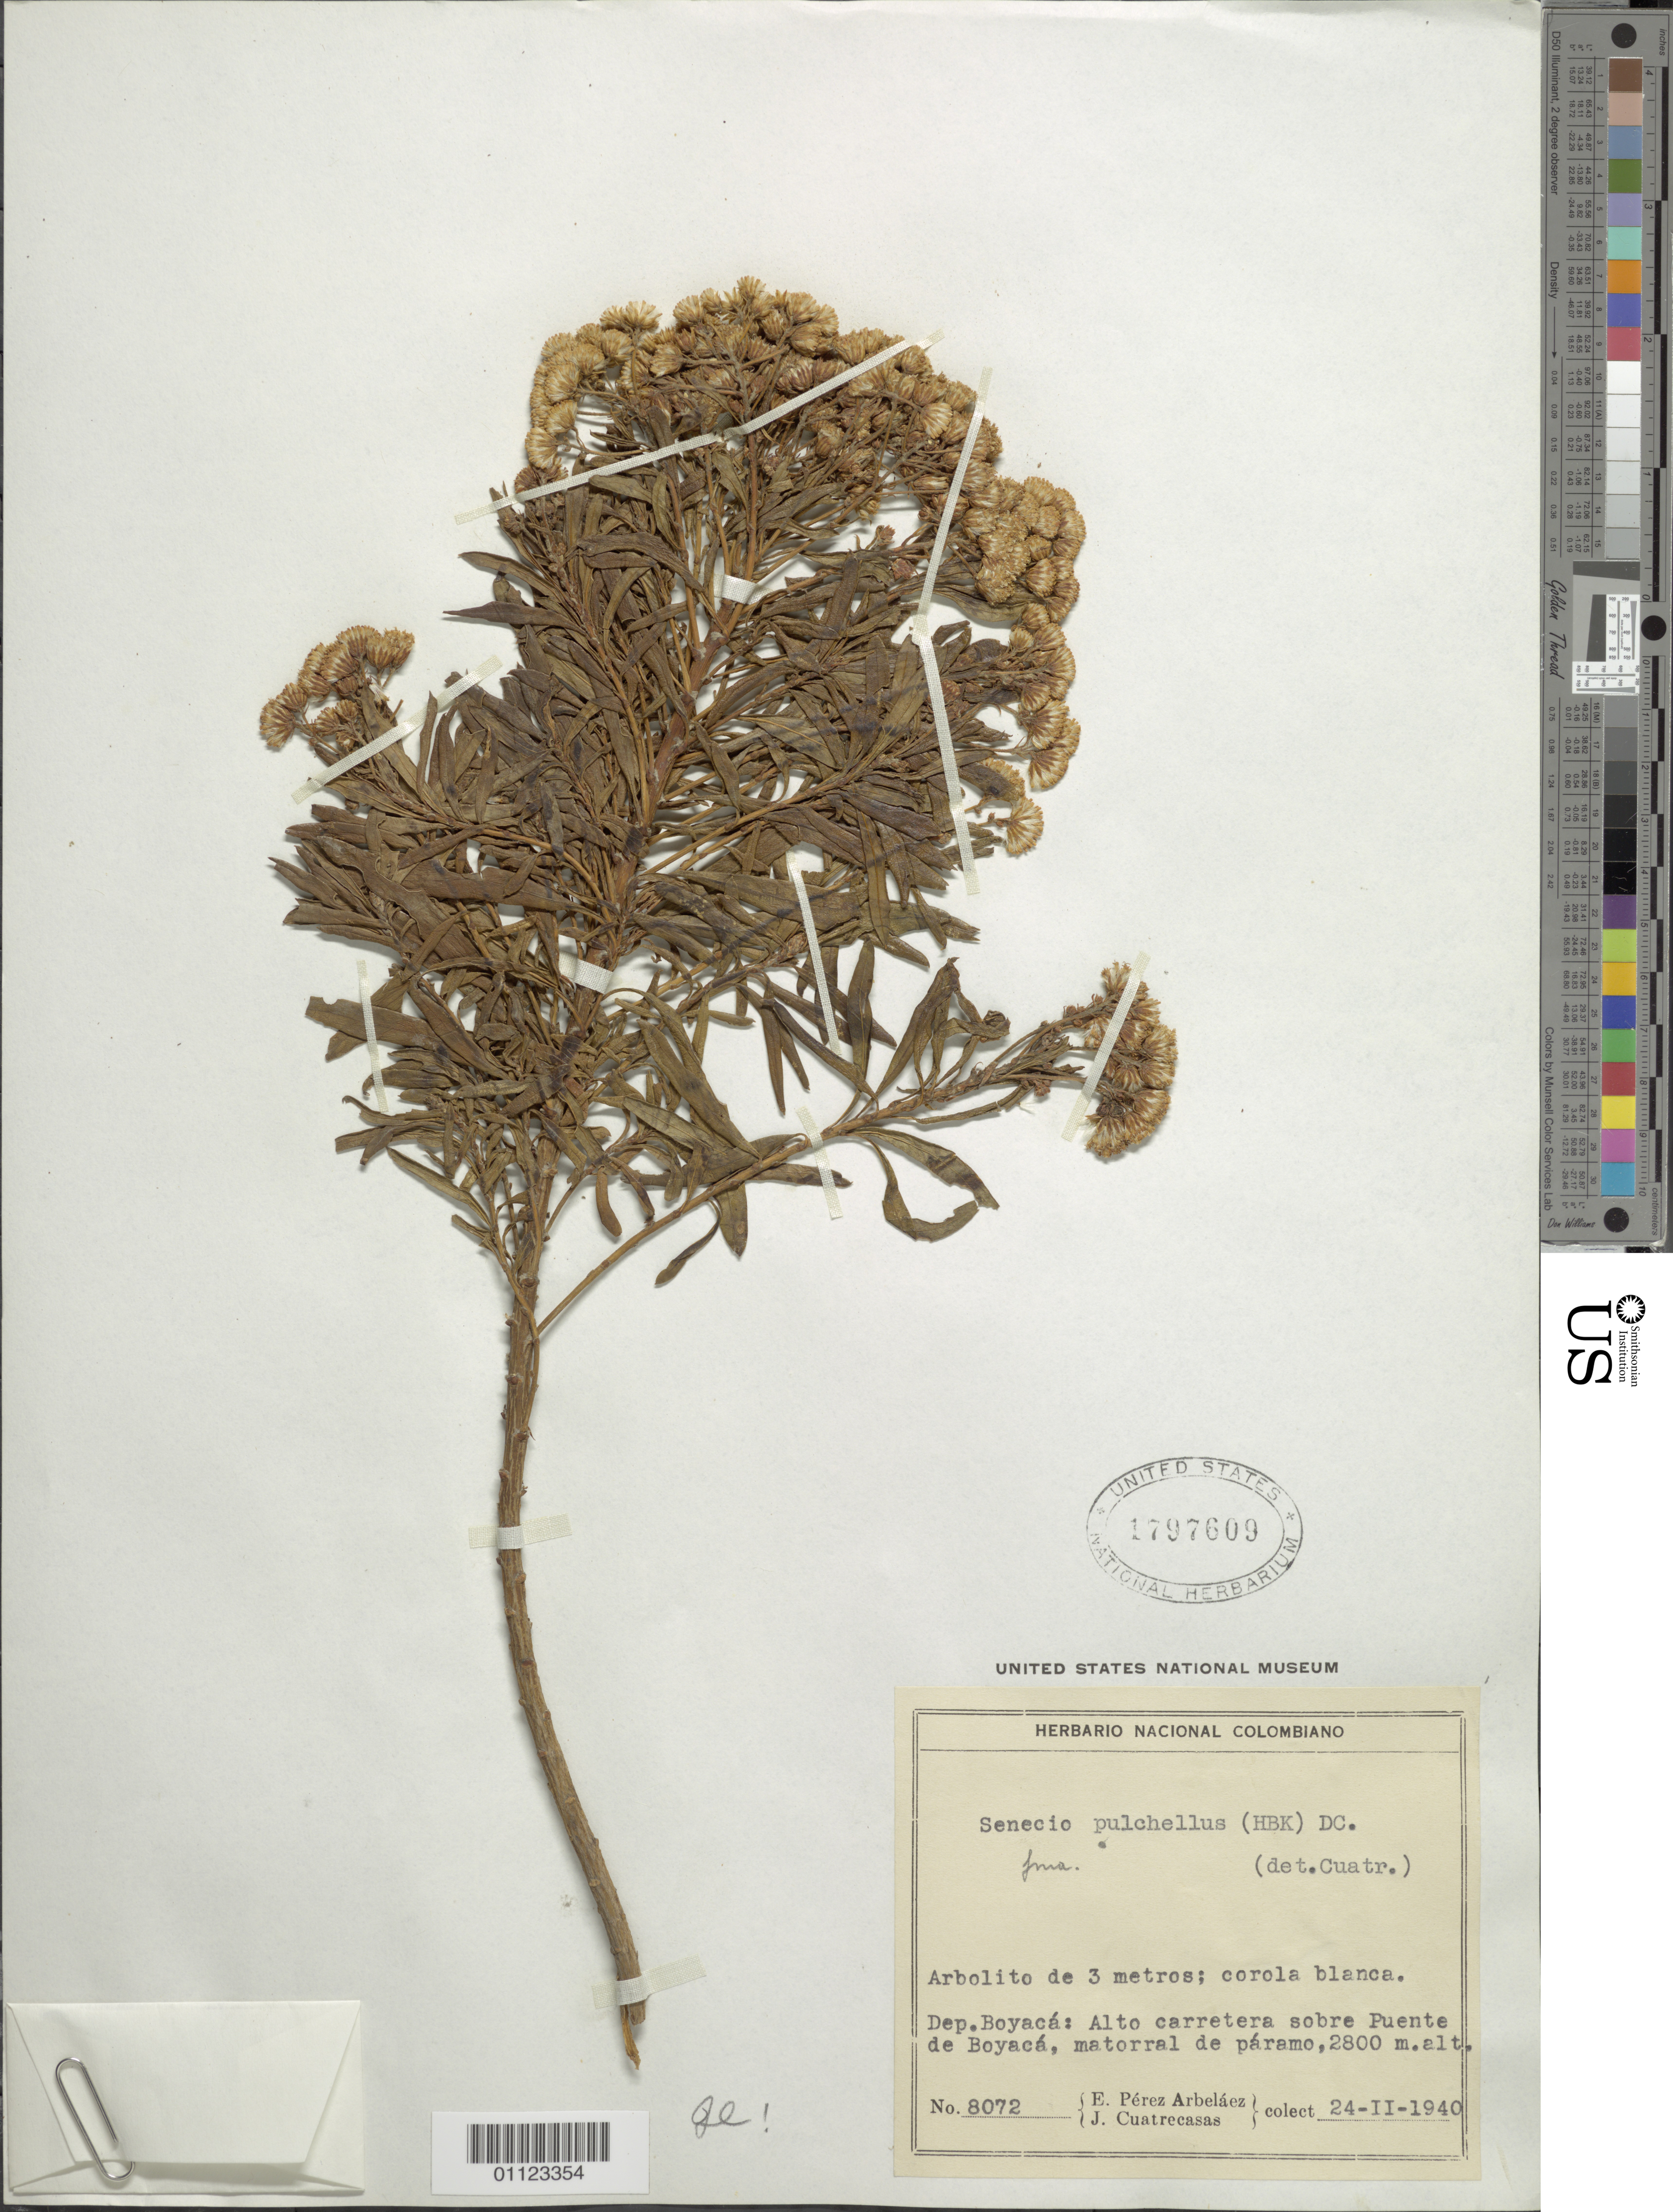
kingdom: Plantae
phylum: Tracheophyta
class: Magnoliopsida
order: Asterales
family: Asteraceae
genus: Pentacalia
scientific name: Pentacalia pulchella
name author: (Kunth) Cuatrec.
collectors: J. Cuatrecasas & E. Pérez Arbeláez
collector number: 8072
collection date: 1940-02-24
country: Colombia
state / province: Boyacá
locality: Alto carretera sobre Puente de Boyacá.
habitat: matorral de páramo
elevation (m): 2800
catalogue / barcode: US 1797609